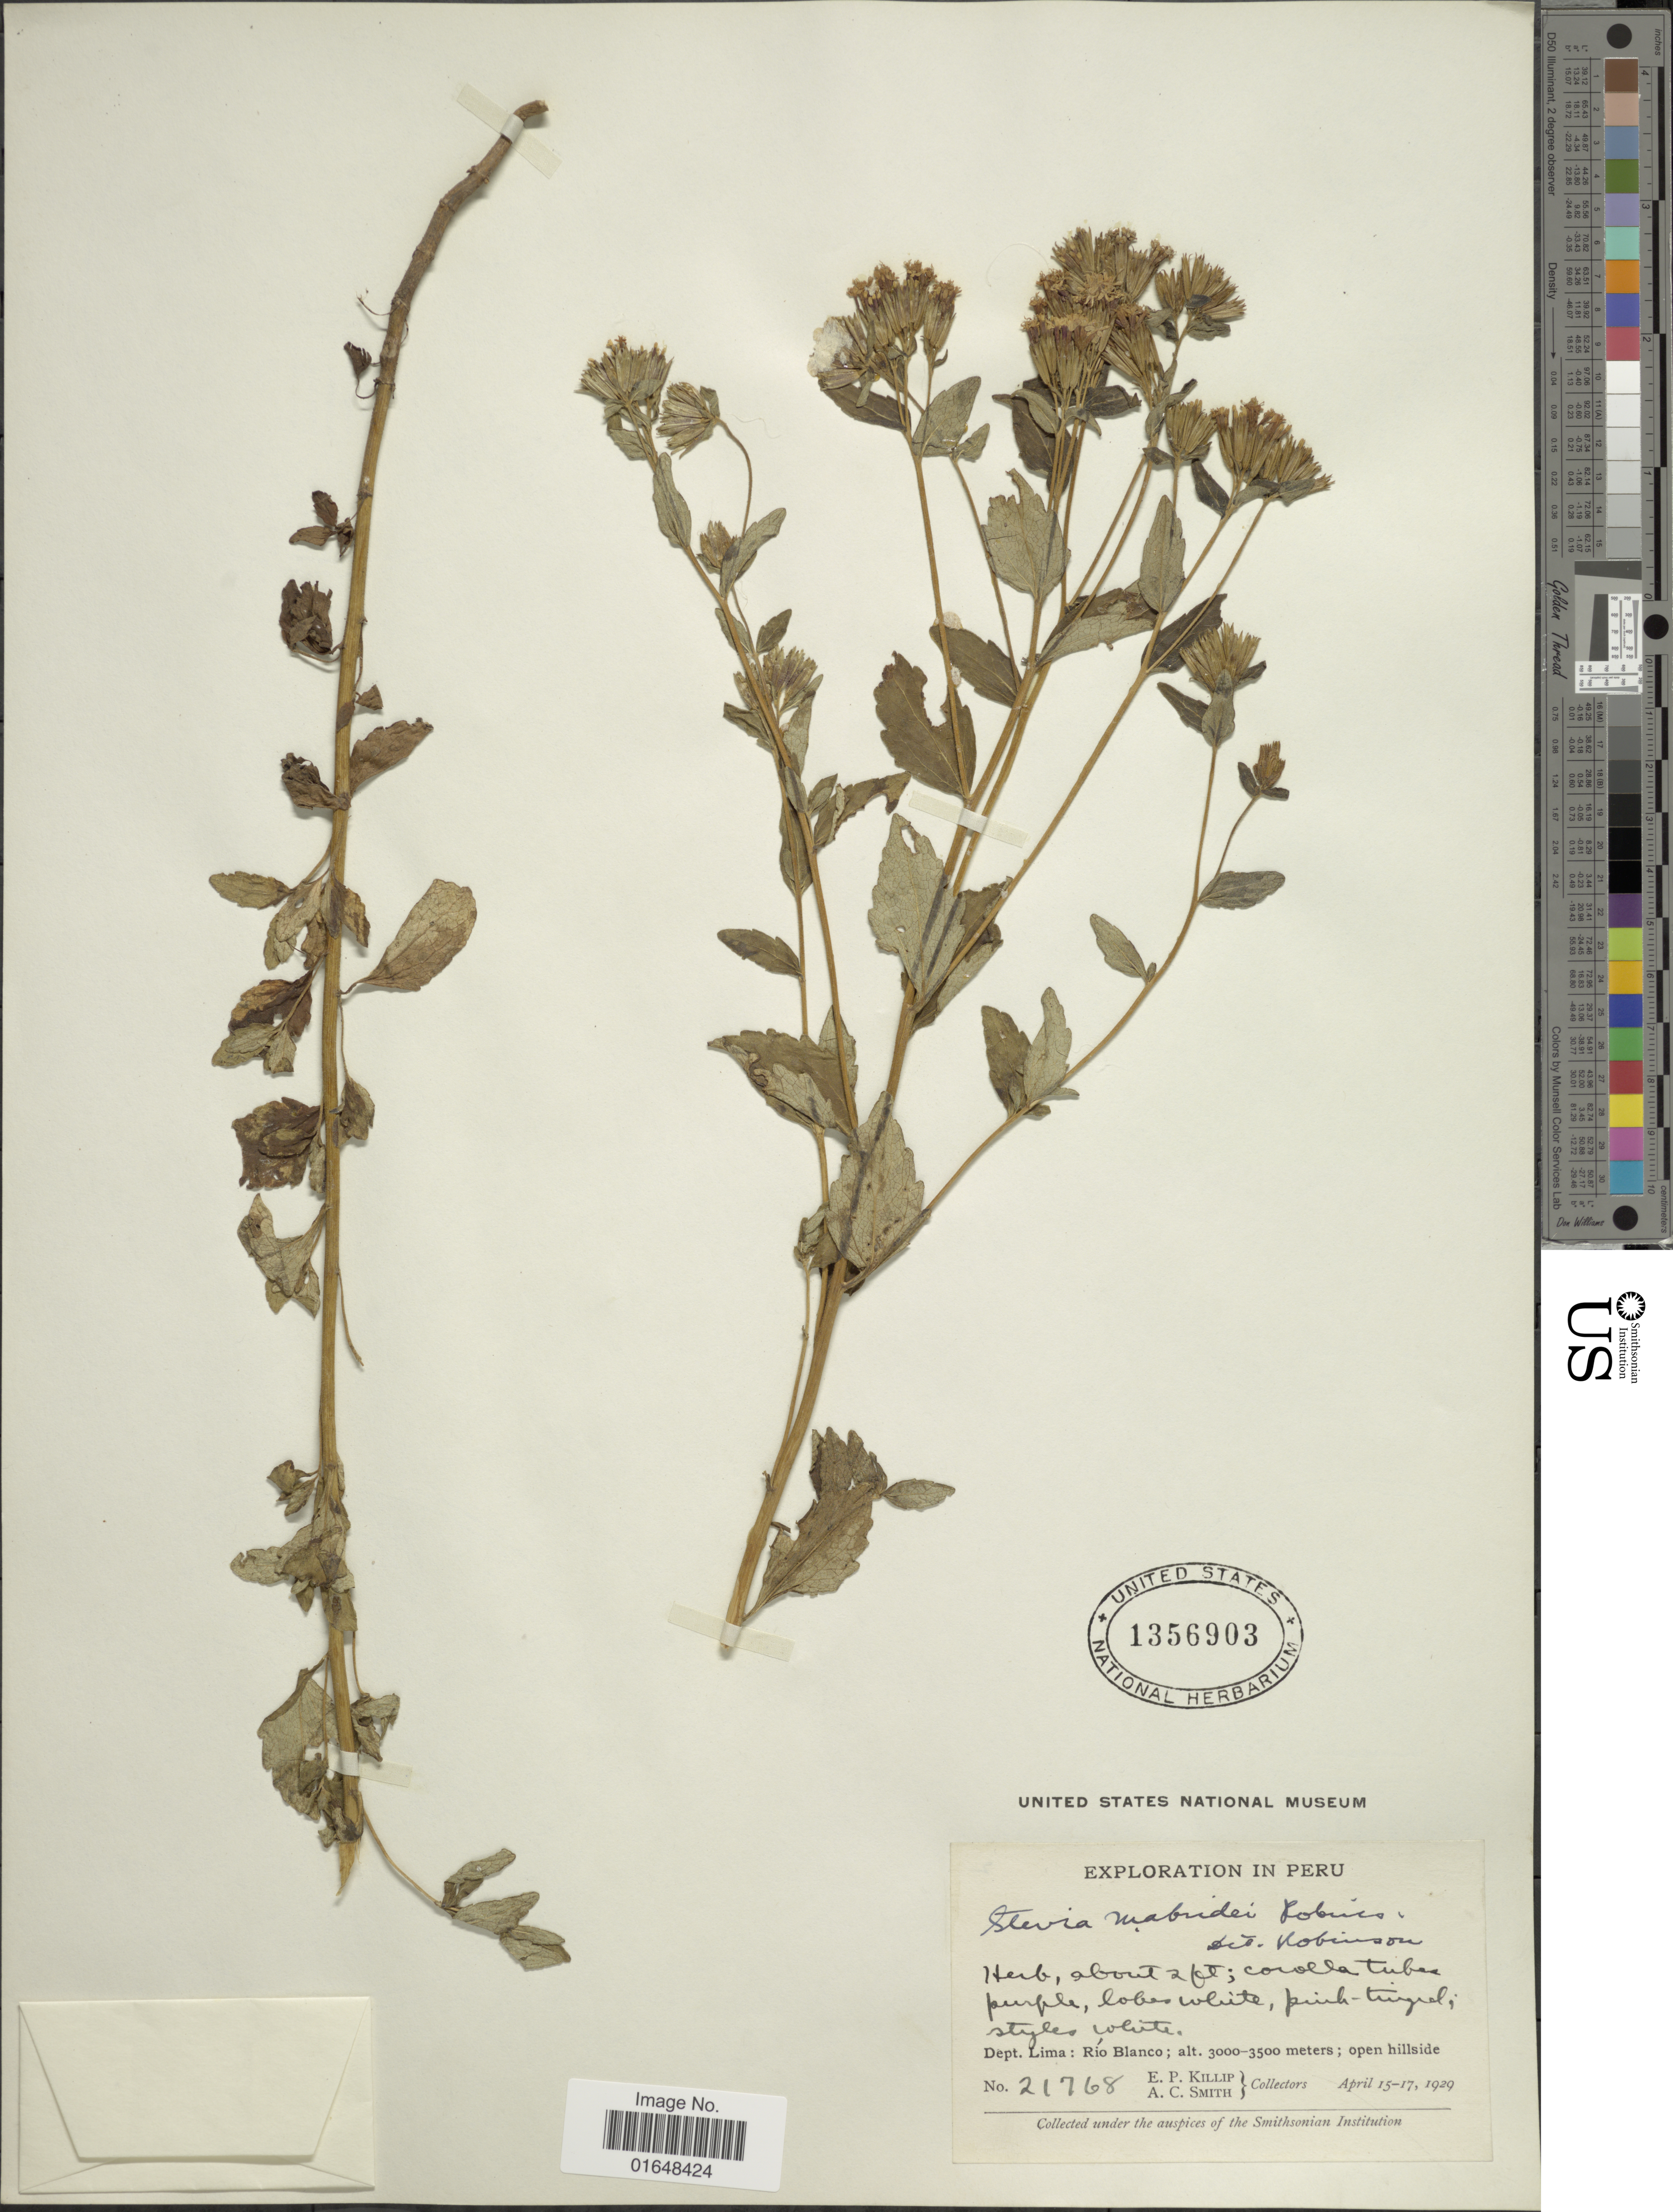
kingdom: Plantae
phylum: Tracheophyta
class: Magnoliopsida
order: Asterales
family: Asteraceae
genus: Stevia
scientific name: Stevia macbridei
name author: B.L. Rob.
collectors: E. P. Killip & A. C. Smith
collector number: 21768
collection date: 1929-04-15/1929-04-17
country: Peru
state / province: Lima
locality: Dept. Lima: Río Blanco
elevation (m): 3000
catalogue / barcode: US 1356903